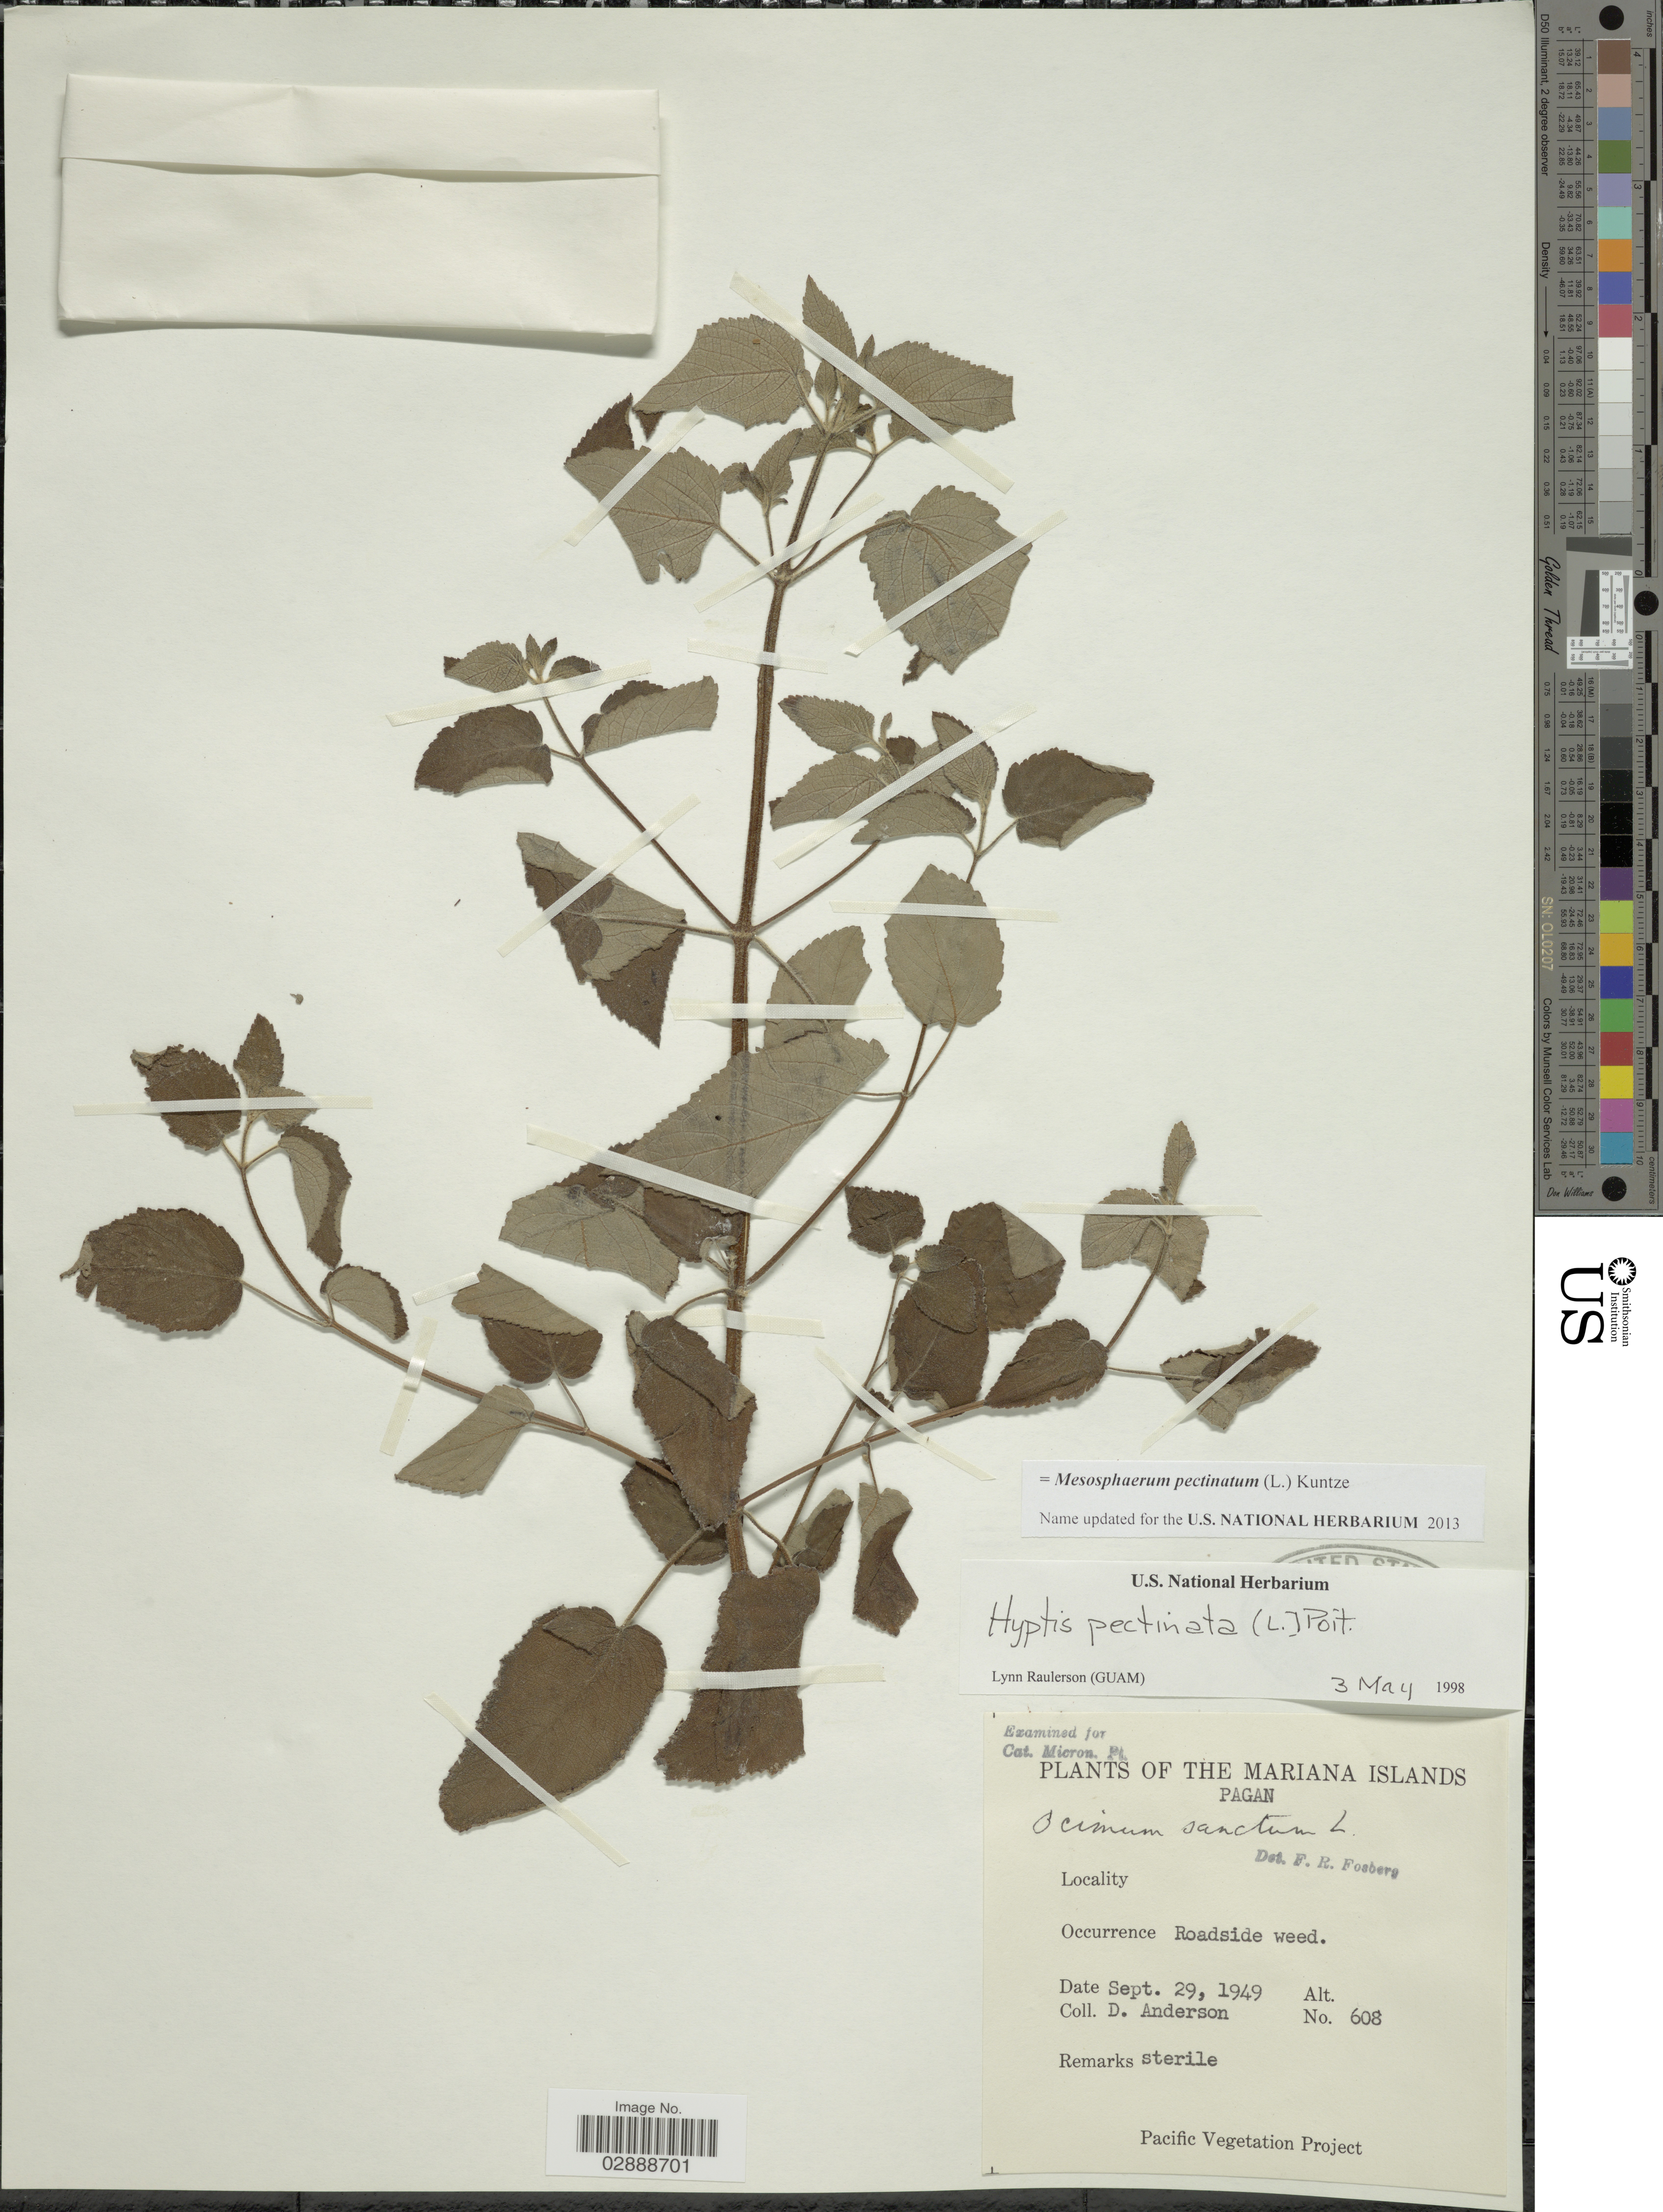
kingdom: Plantae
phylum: Tracheophyta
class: Magnoliopsida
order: Lamiales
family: Lamiaceae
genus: Mesosphaerum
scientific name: Mesosphaerum pectinatum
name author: (L.) Kuntze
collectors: D. Anderson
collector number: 608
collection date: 1949-09-29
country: Northern Mariana Islands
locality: The Marianas Islands, Pagan.